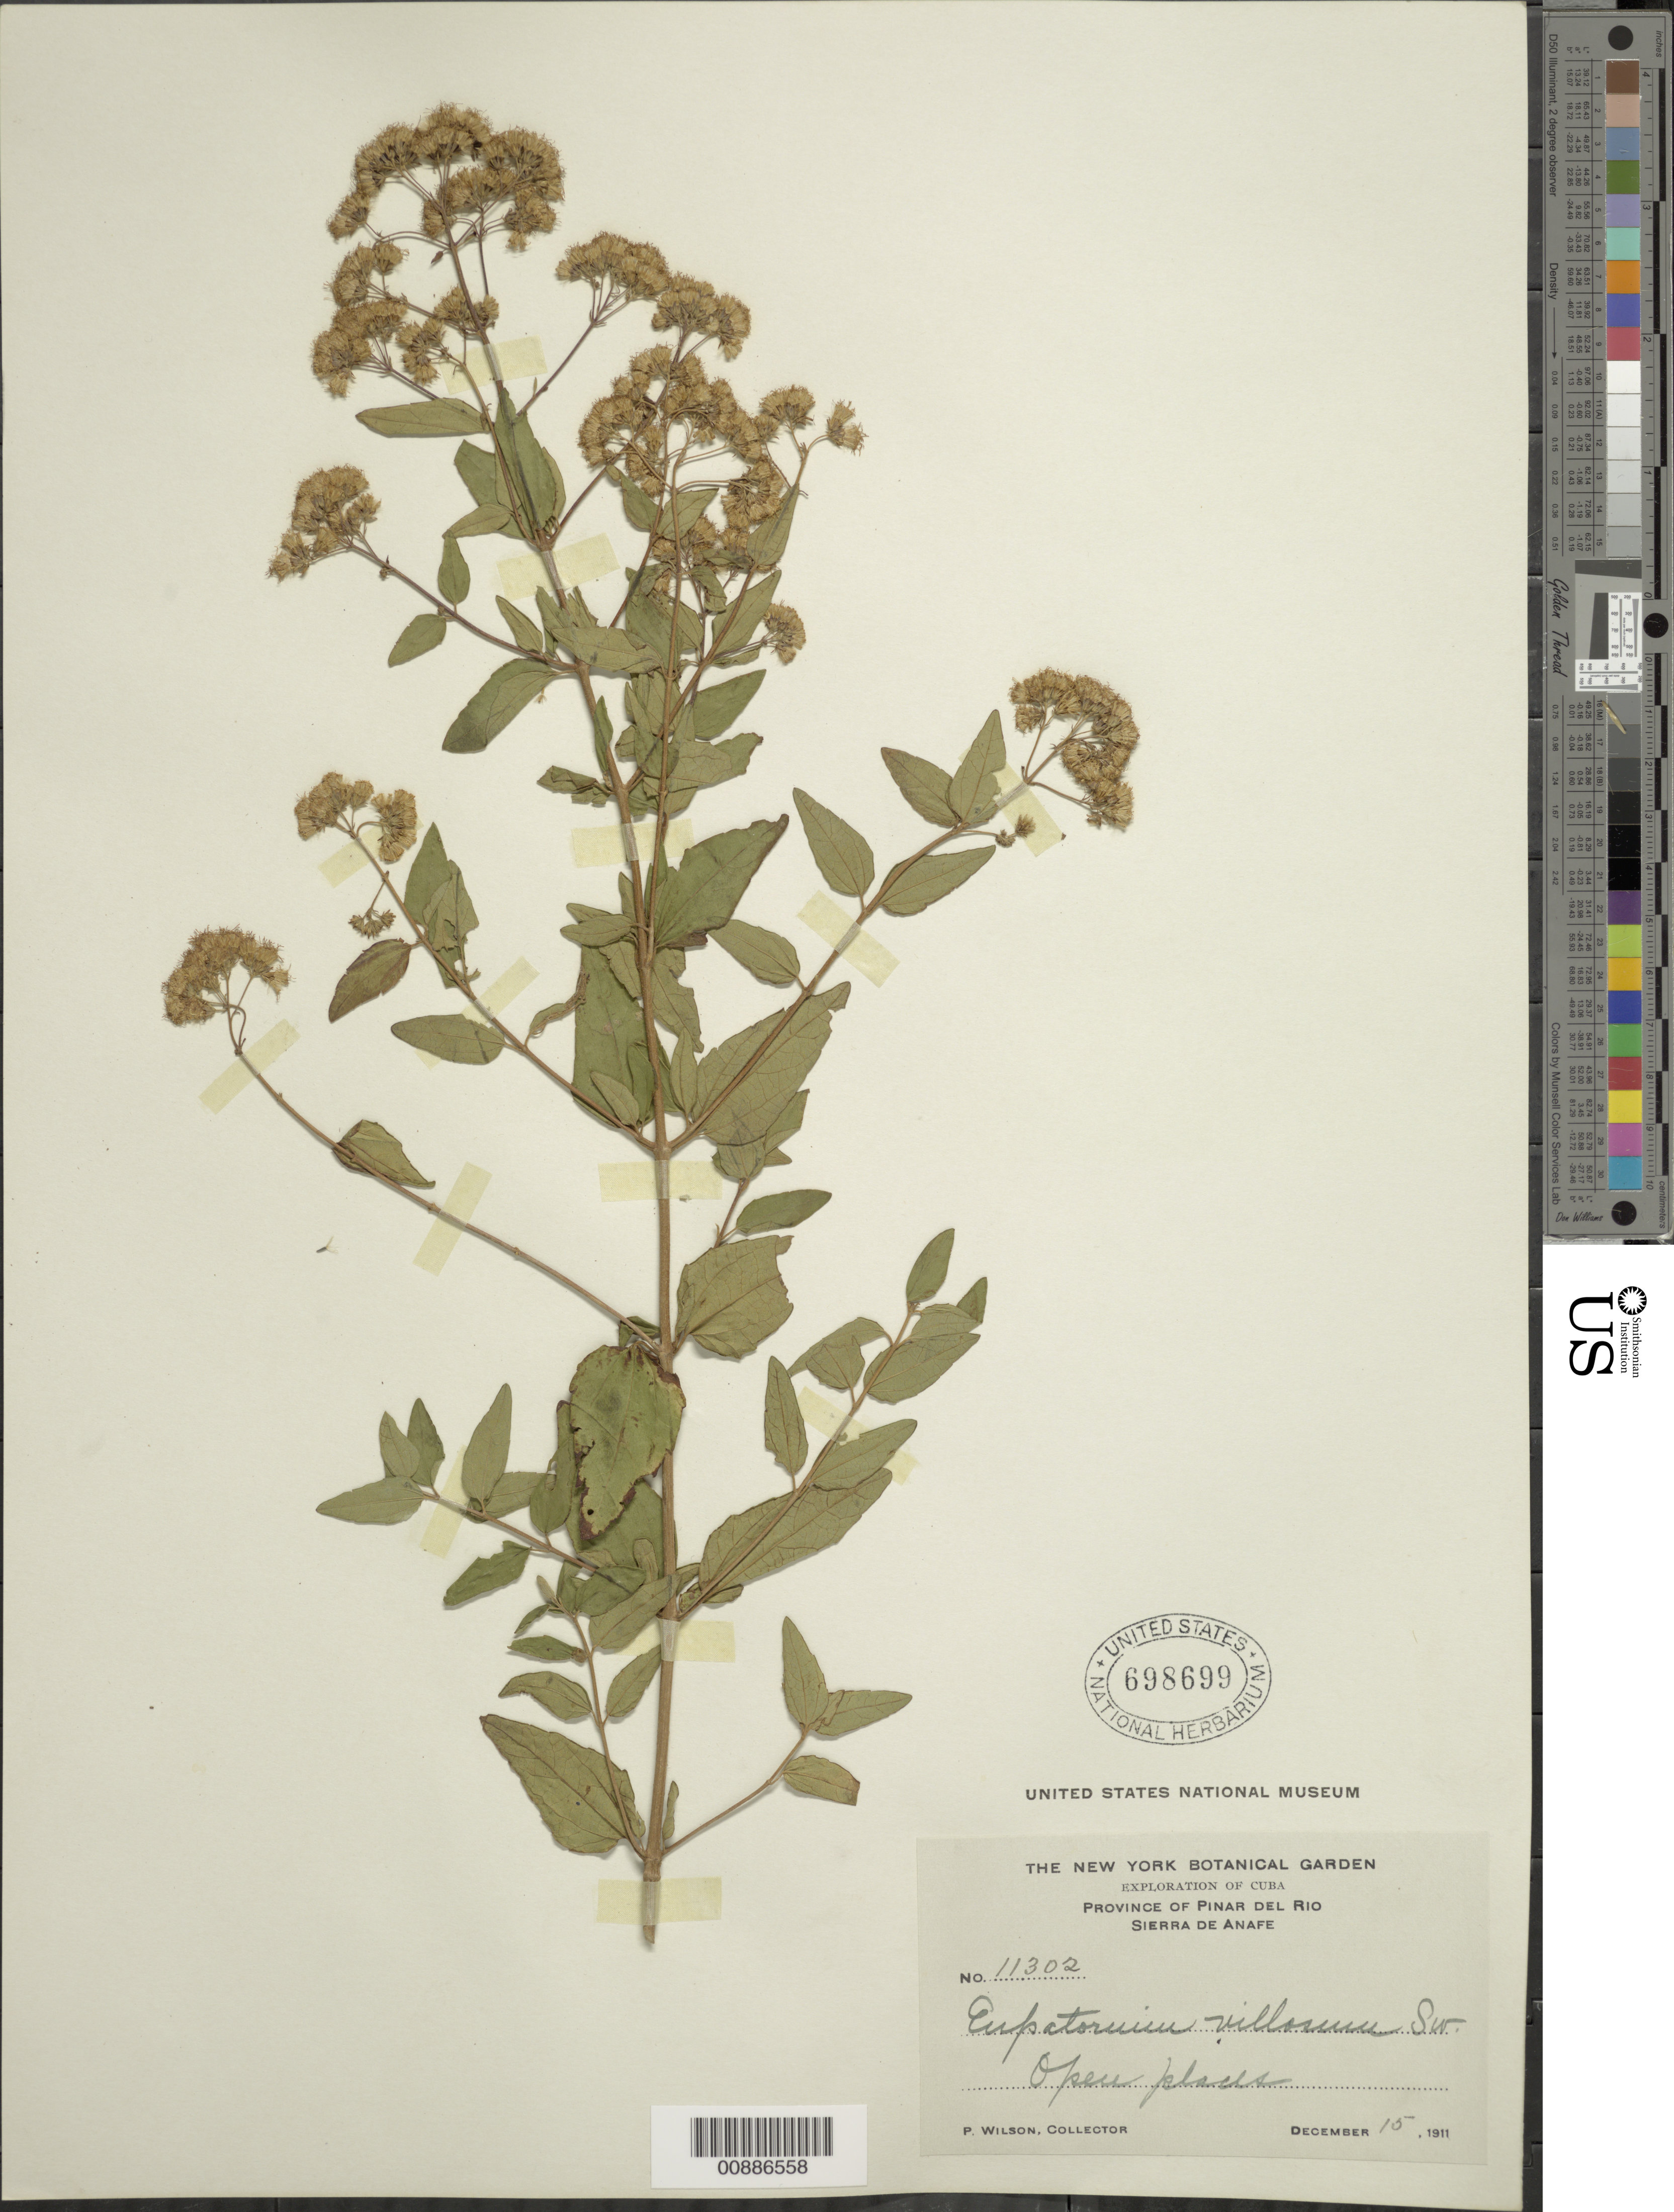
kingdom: Plantae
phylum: Tracheophyta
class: Magnoliopsida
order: Asterales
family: Asteraceae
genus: Koanophyllon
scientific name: Koanophyllon villosum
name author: (Sw.) R.M. King & H. Rob.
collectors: P. Wilson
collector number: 11302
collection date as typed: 15 Dec 1911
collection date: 1911-12-15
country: Cuba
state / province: Pinar del Río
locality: Sierra de Anafe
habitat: Open places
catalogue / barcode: US 698699